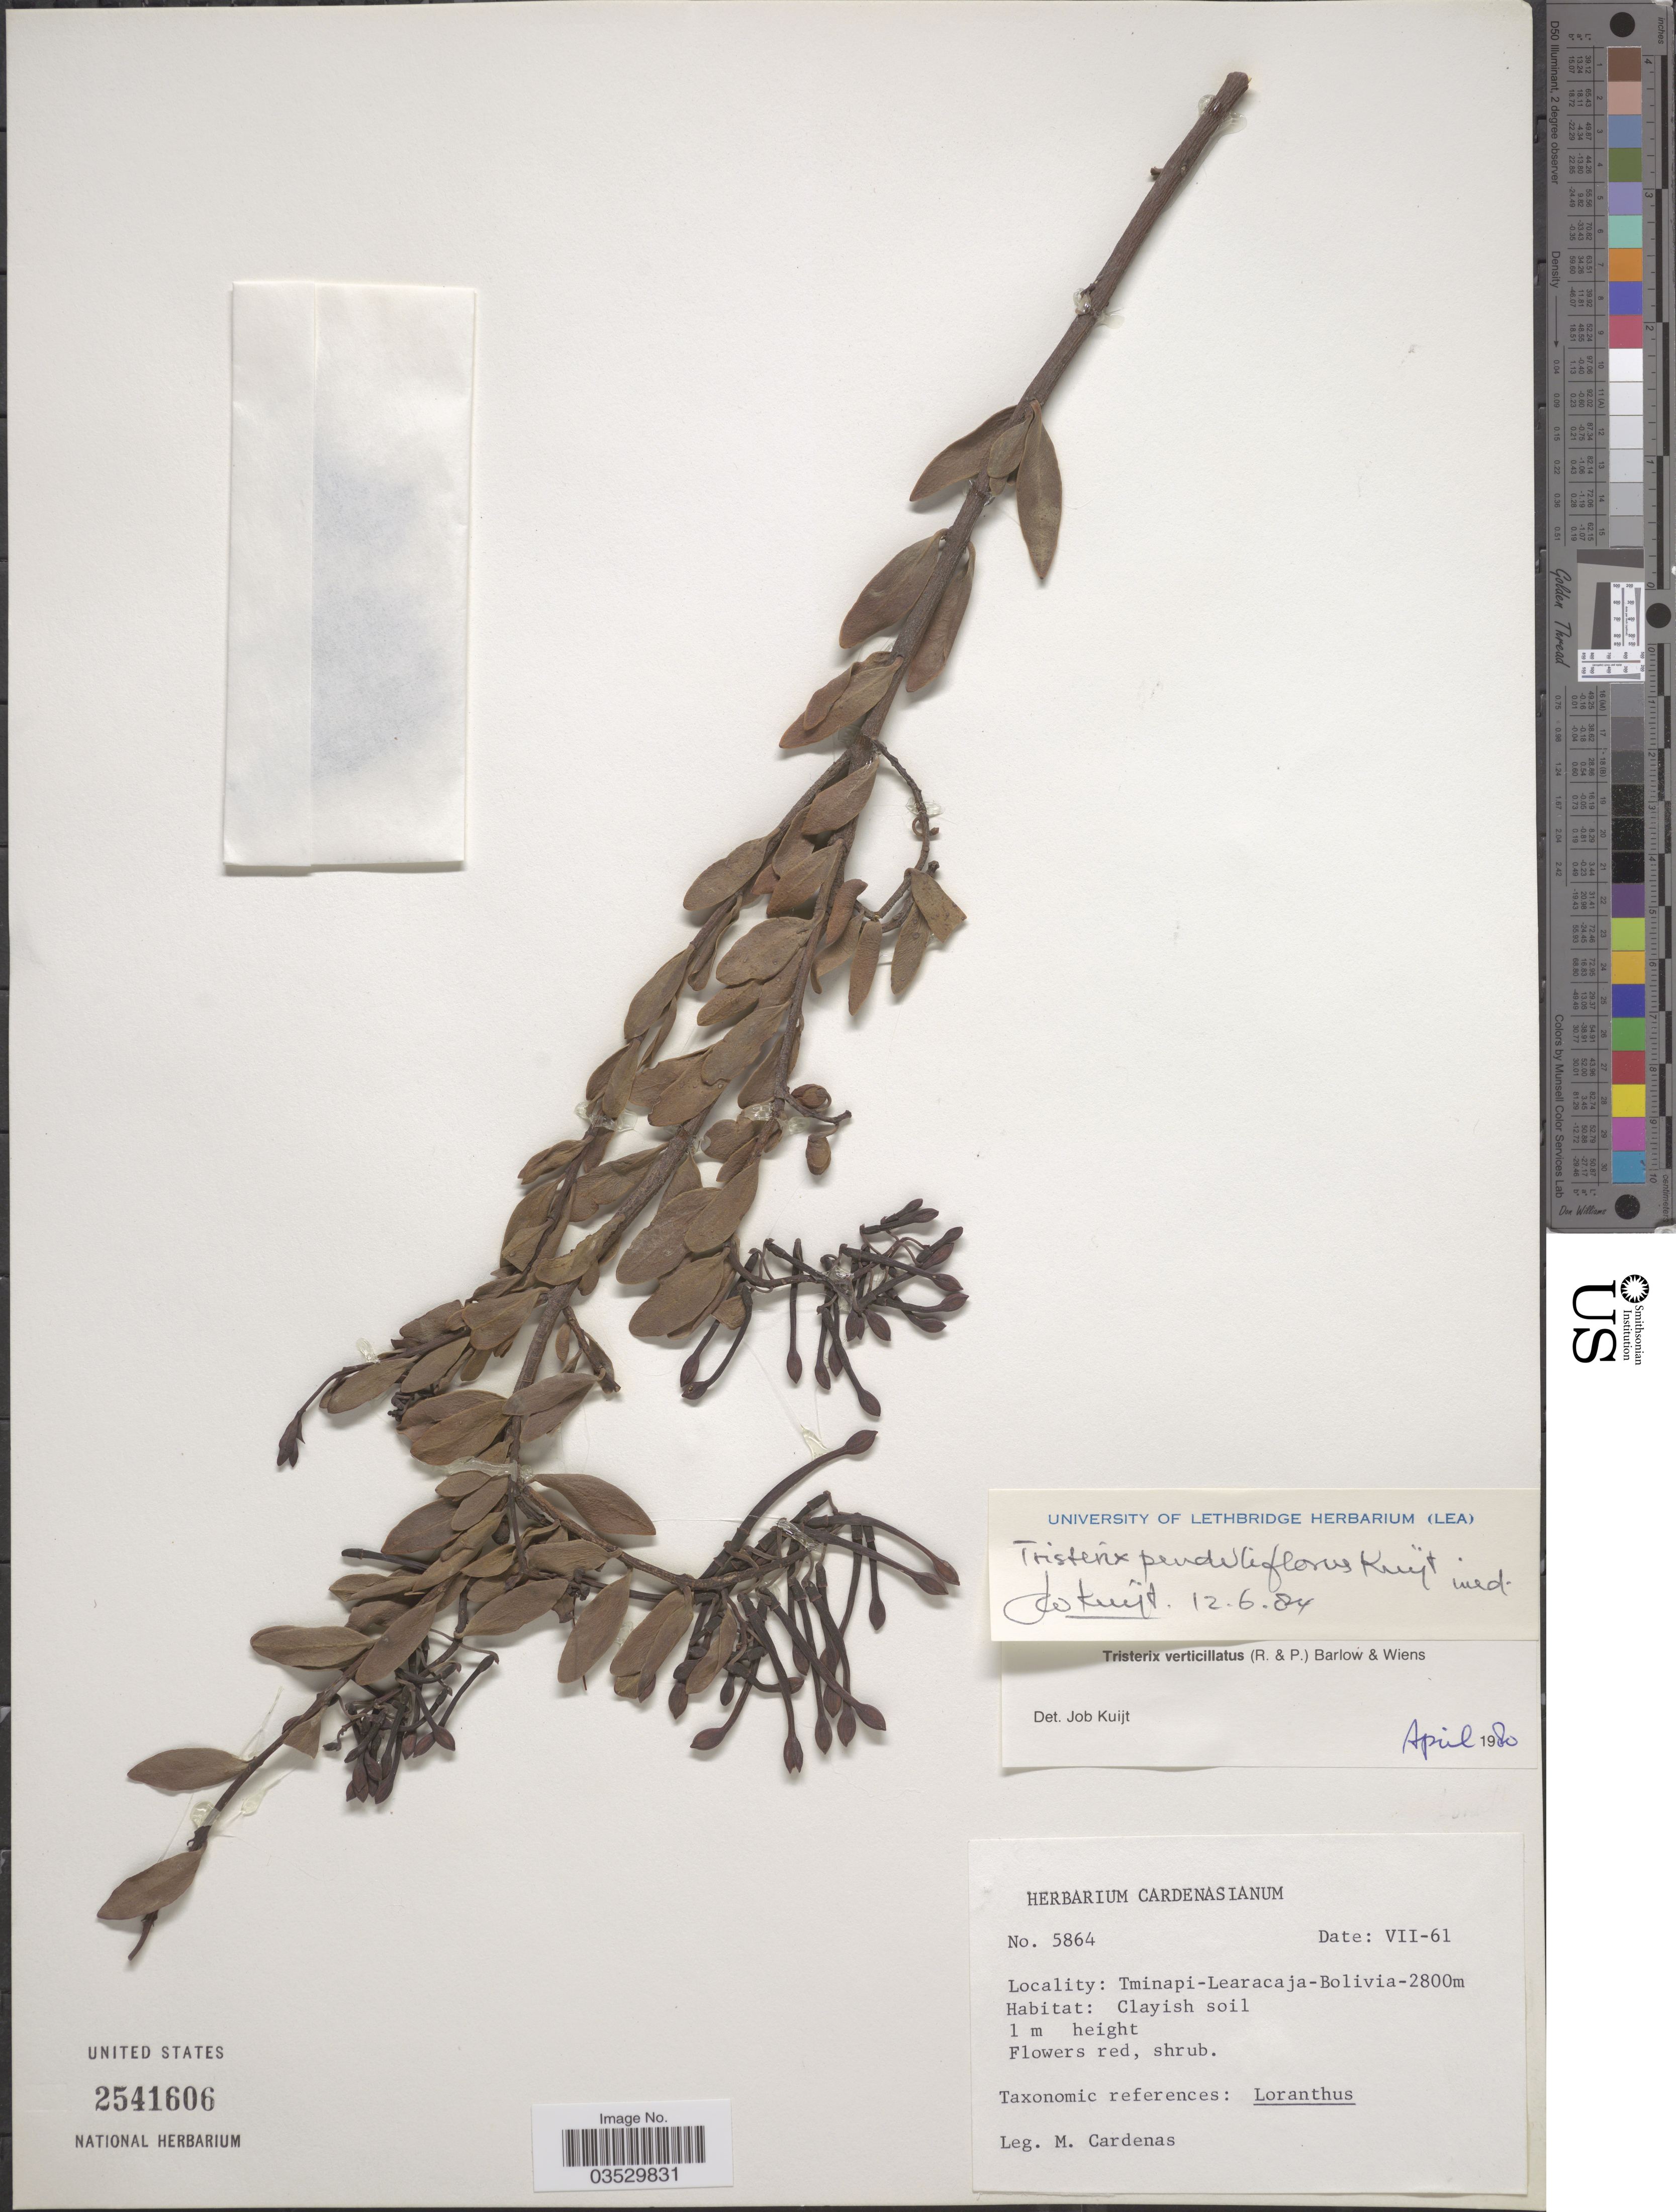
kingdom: Plantae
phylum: Tracheophyta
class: Magnoliopsida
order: Santalales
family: Loranthaceae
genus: Tristerix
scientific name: Tristerix penduliflorus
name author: Kuijt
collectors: M. Cárdenas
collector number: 5864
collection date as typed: Transcribed d/m/y: /7/61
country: Bolivia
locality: Tminapi-Learacaja.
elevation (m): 2800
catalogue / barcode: US 2541606